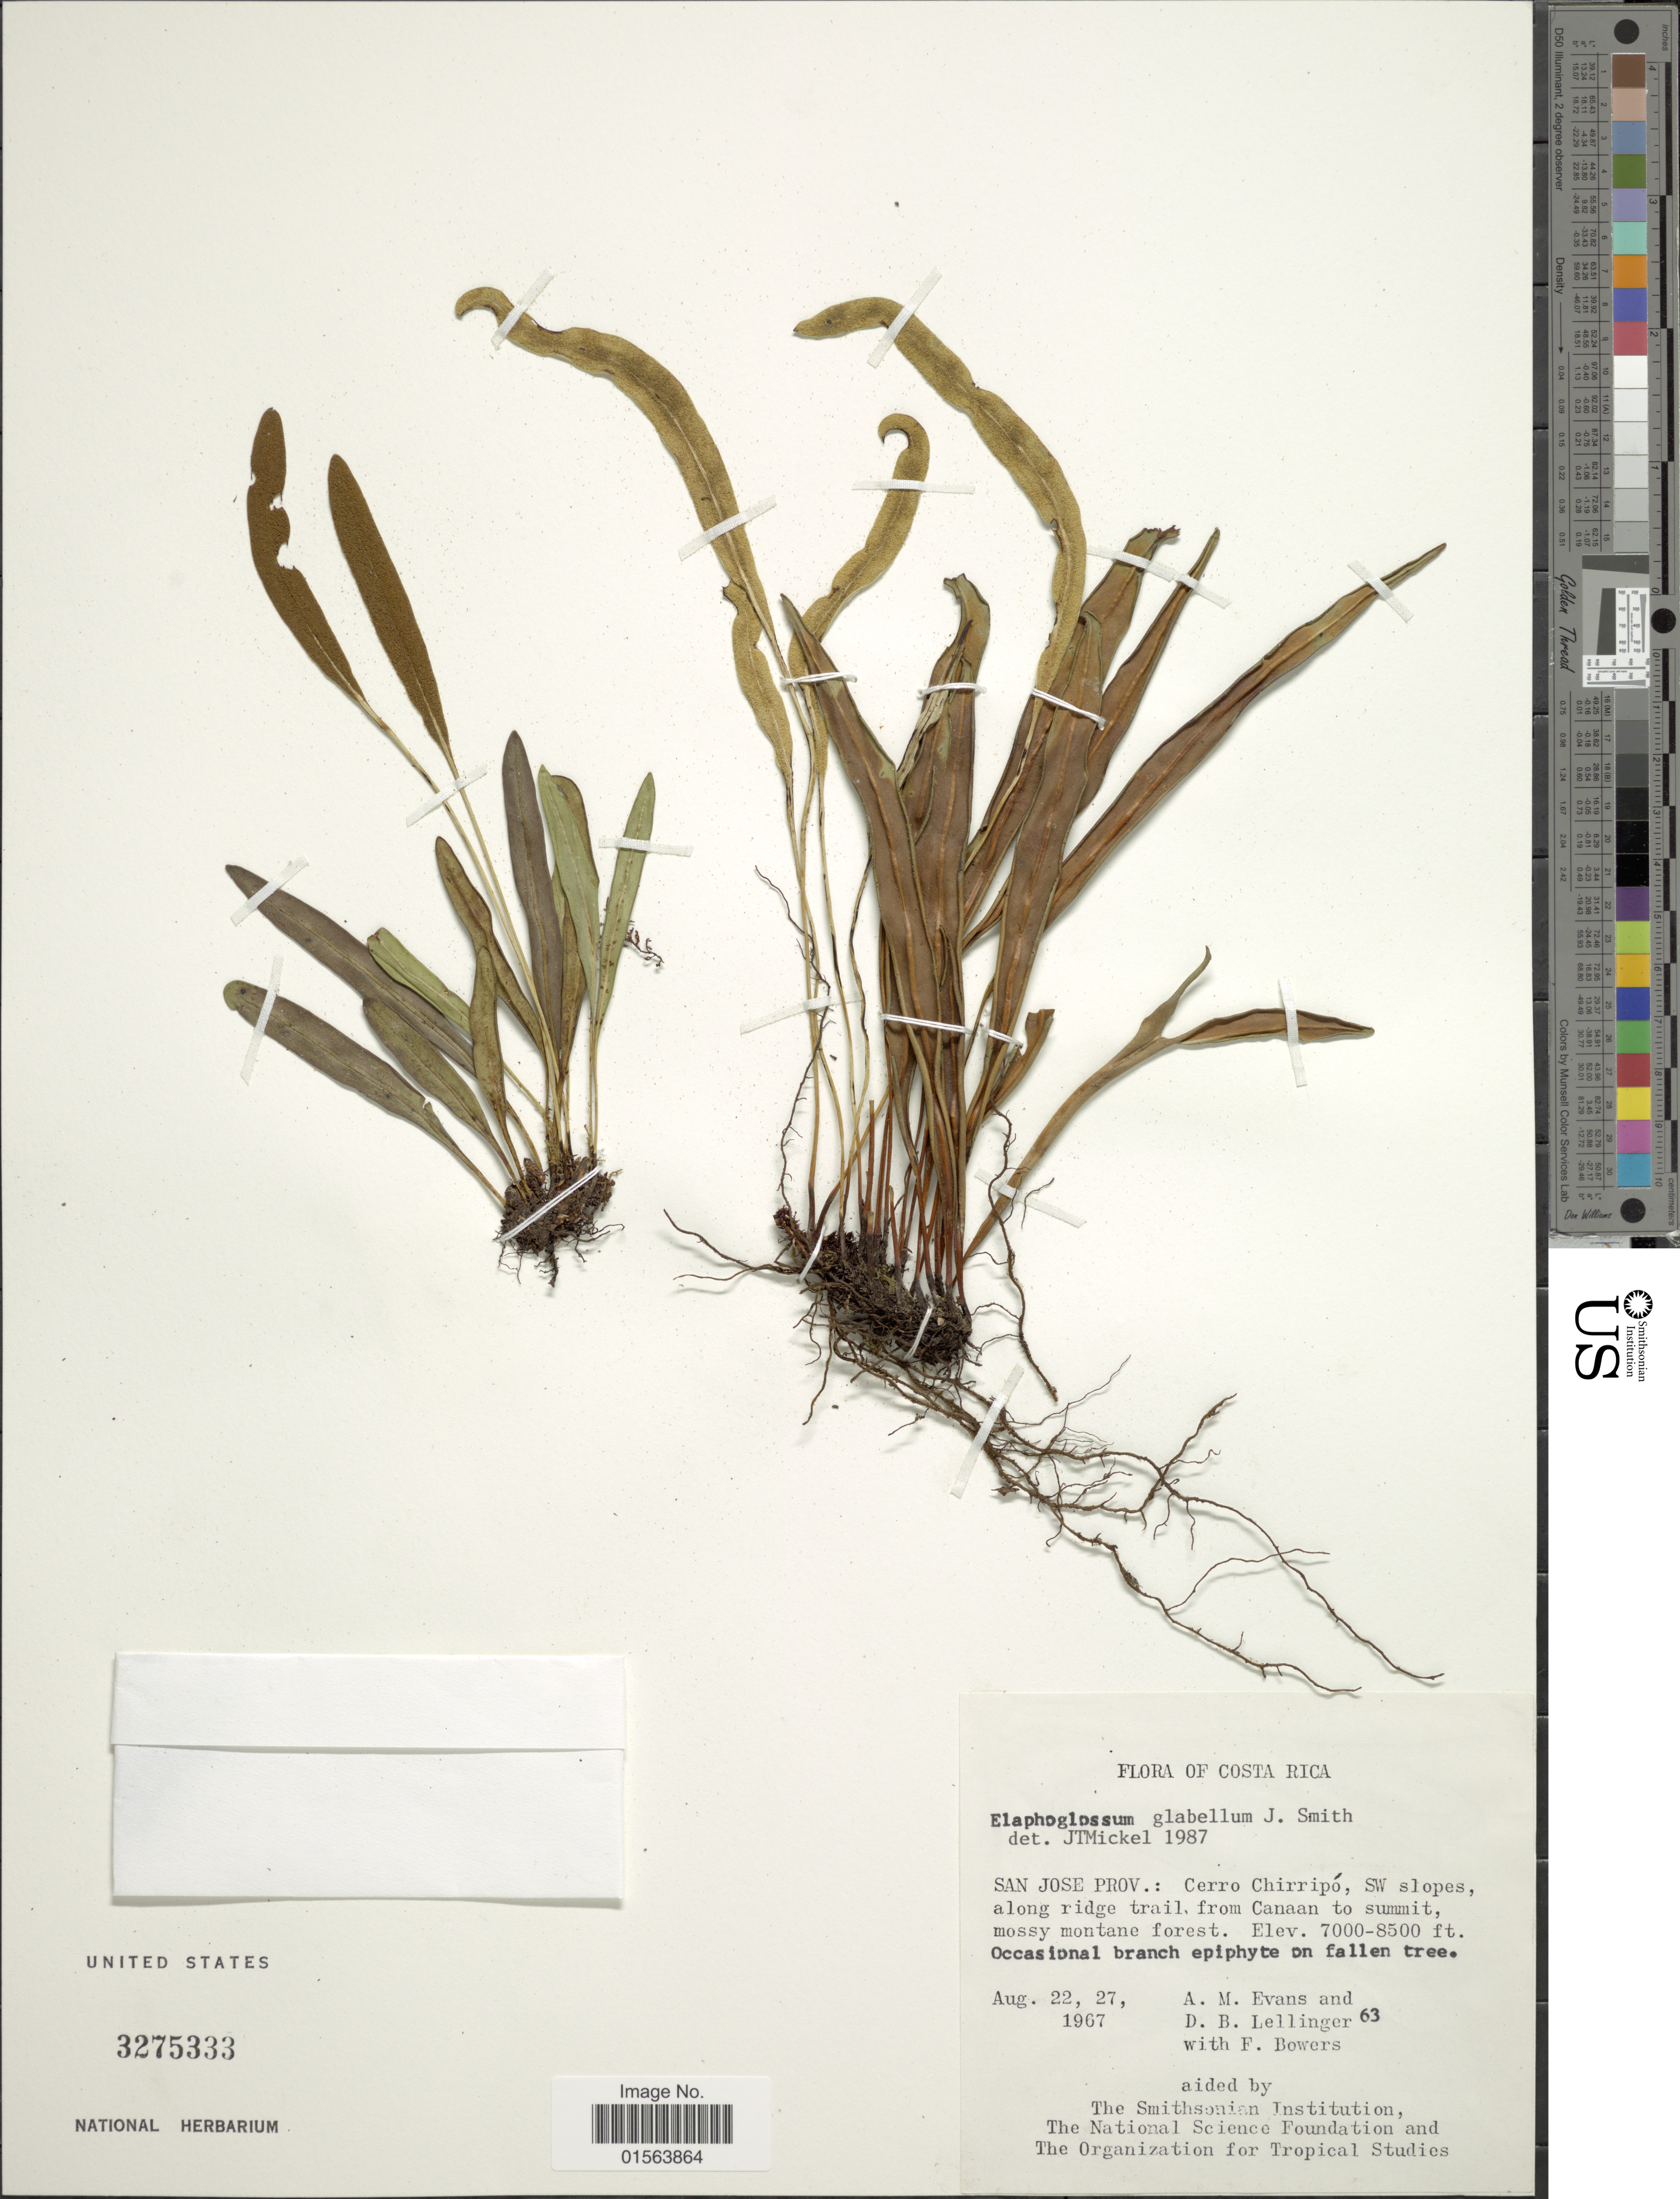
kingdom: Plantae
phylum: Tracheophyta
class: Polypodiopsida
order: Polypodiales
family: Dryopteridaceae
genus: Elaphoglossum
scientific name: Elaphoglossum glabellum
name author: J. Sm.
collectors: A. M. Evans, D. B. Lellinger & F. Bowers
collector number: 63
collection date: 1967-08-22/1967-08-27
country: Costa Rica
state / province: San José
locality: San Jose Prov.: Cerro Chirripo, SW slopes along ridge trail, from Canaan to summit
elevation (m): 2134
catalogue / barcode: US 3275333